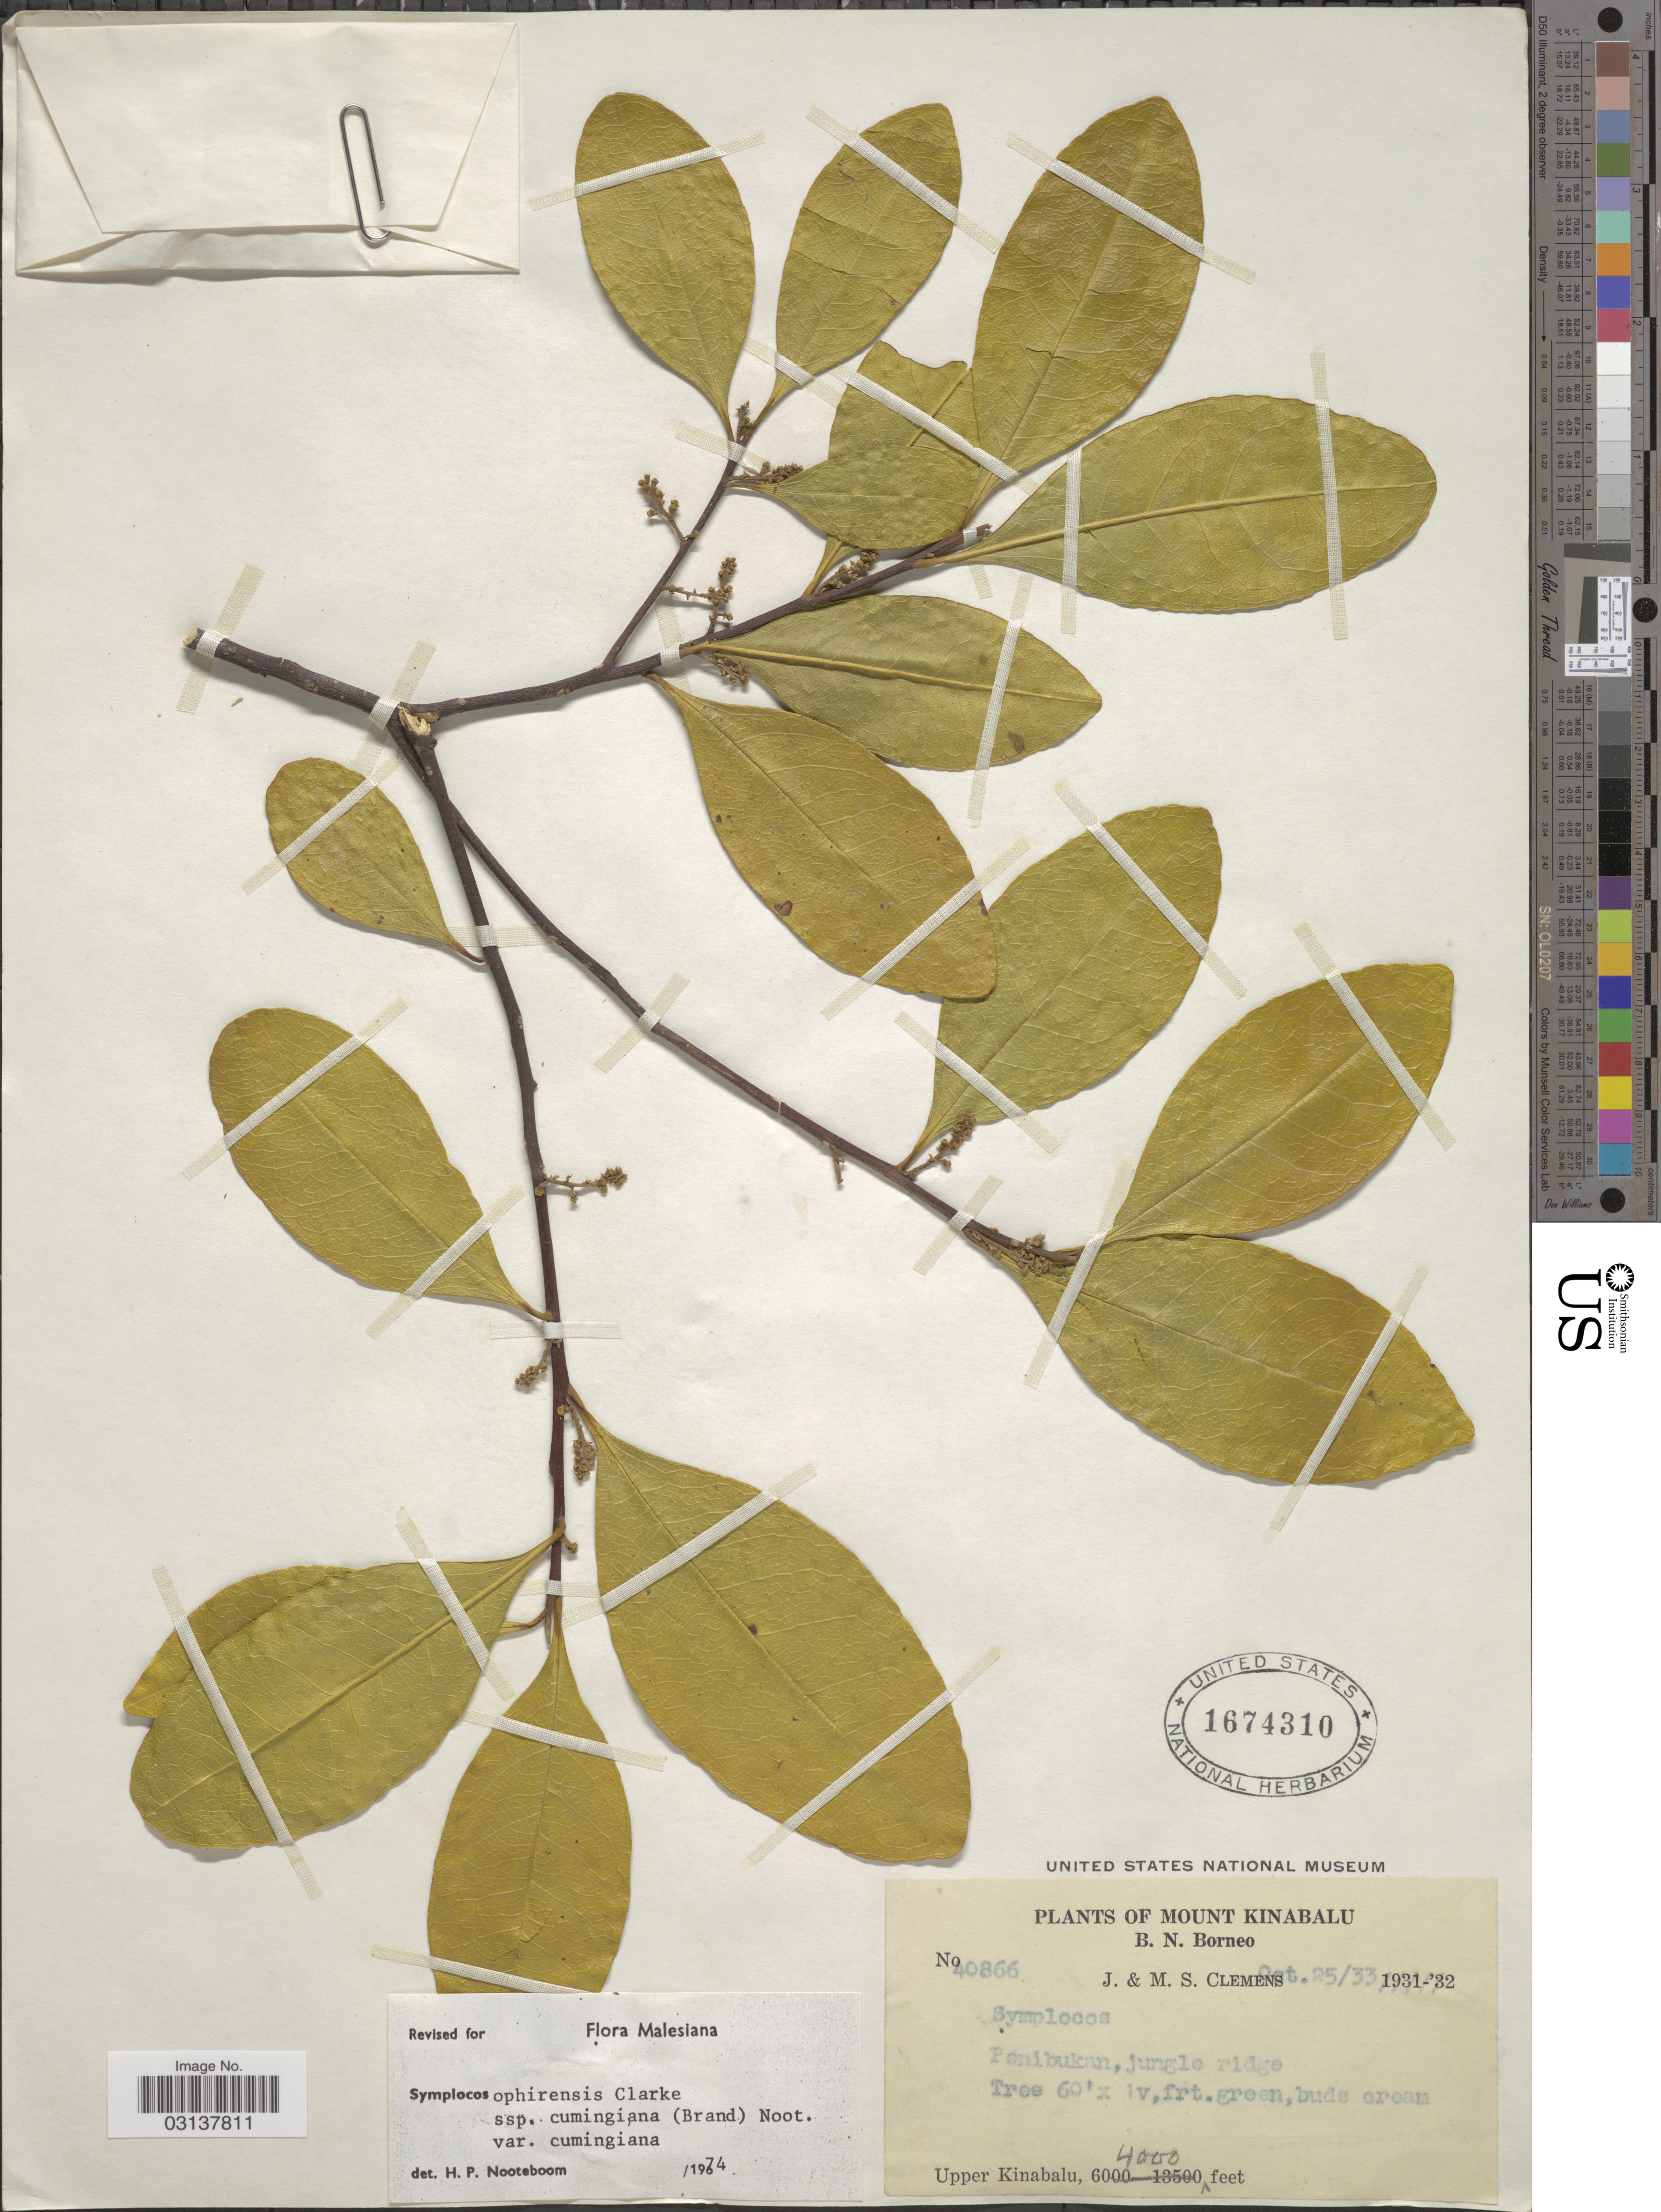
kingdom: Plantae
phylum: Tracheophyta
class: Magnoliopsida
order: Ericales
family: Symplocaceae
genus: Symplocos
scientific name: Symplocos ophirensis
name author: C.B. Clarke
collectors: J. Clemens & M. S. Clemens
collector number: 40866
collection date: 1933-10-25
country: Malaysia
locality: Mount Kinabalu. B. N. Borneo. Penibukan, jungle ridge. Upper Kinabalu.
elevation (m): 1219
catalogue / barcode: US 1674310